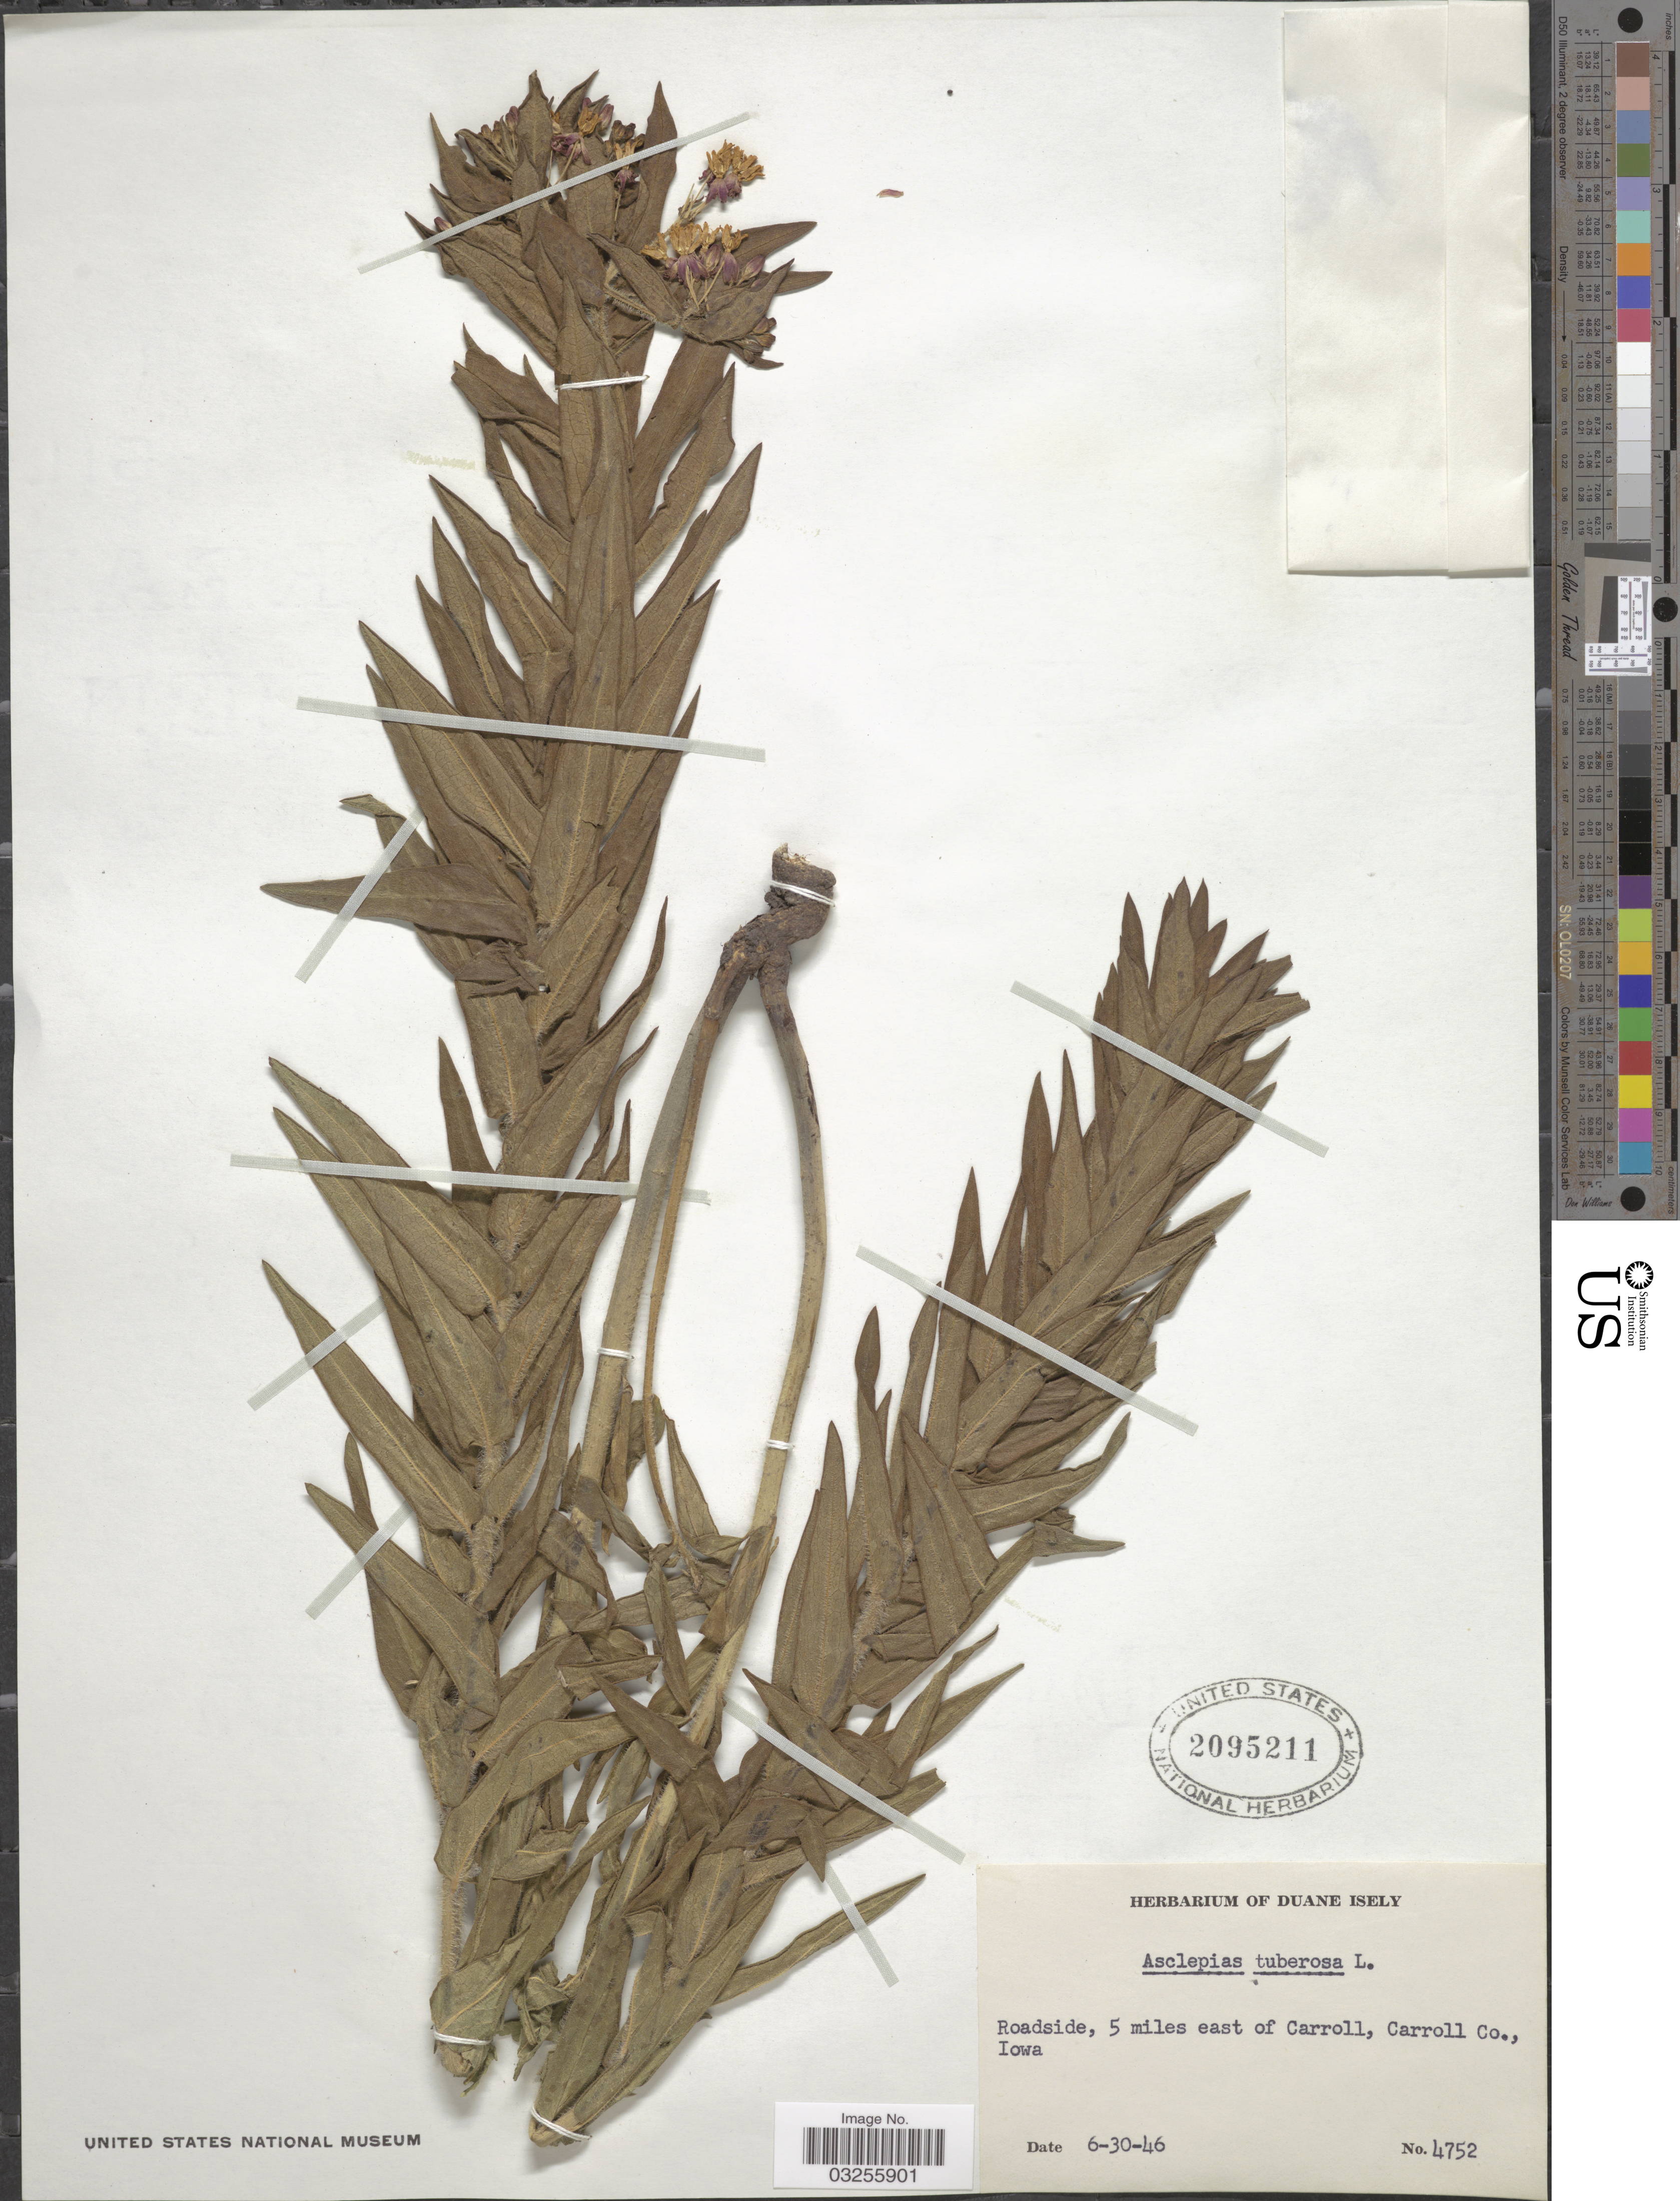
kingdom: Plantae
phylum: Tracheophyta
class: Magnoliopsida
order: Gentianales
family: Apocynaceae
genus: Asclepias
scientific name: Asclepias tuberosa subsp. interior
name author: Woodson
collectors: ex. herb. Duane Isely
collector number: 4752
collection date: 1946-06-30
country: United States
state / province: Iowa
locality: Roadside, 5 miles east of Carroll, Carroll Co.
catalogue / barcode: US 2095211